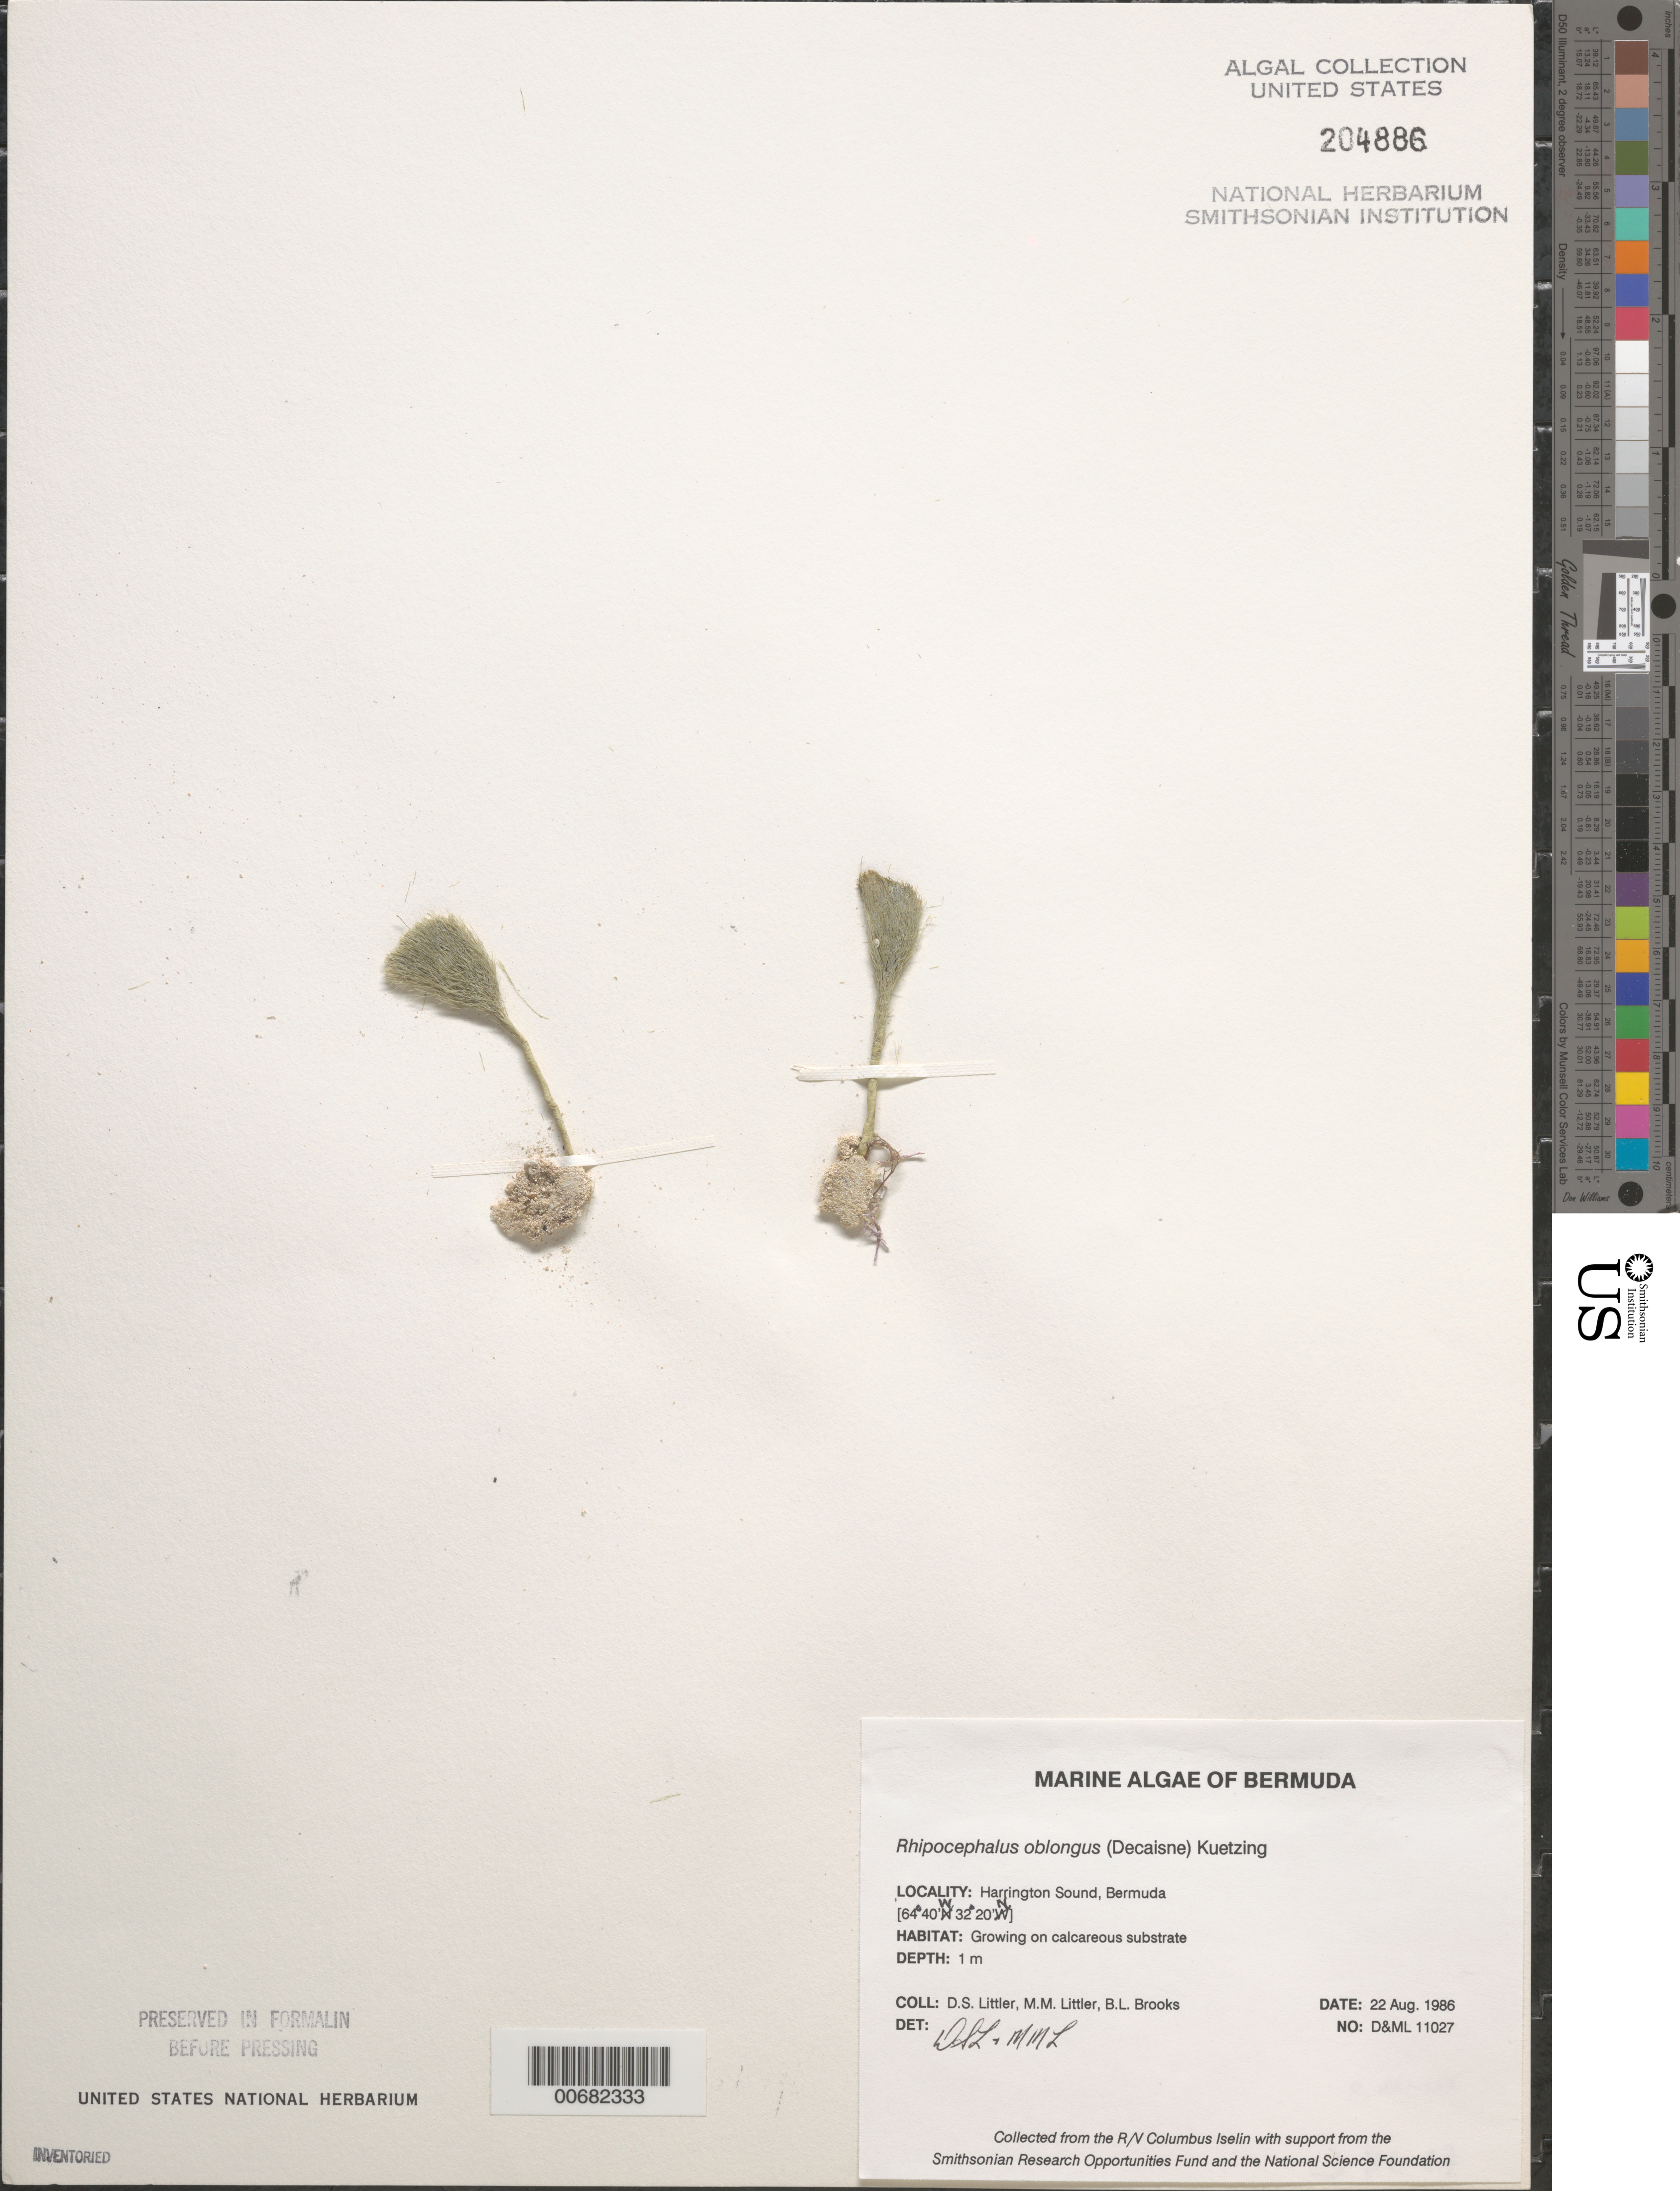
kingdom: Plantae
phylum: Chlorophyta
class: Ulvophyceae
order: Bryopsidales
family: Udoteaceae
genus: Rhipocephalus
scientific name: Rhipocephalus oblongus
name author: (Decne.) Kütz.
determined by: Littler, D. S.; Littler, M. M.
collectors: D. S. Littler, M. M. Littler & B. Brooks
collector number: D&ML 11027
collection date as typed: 22 Aug 1986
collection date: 1986-08-22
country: Bermuda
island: Bermuda Island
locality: Harrington Sound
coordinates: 32 20' N, 64 40' W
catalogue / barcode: US 204886